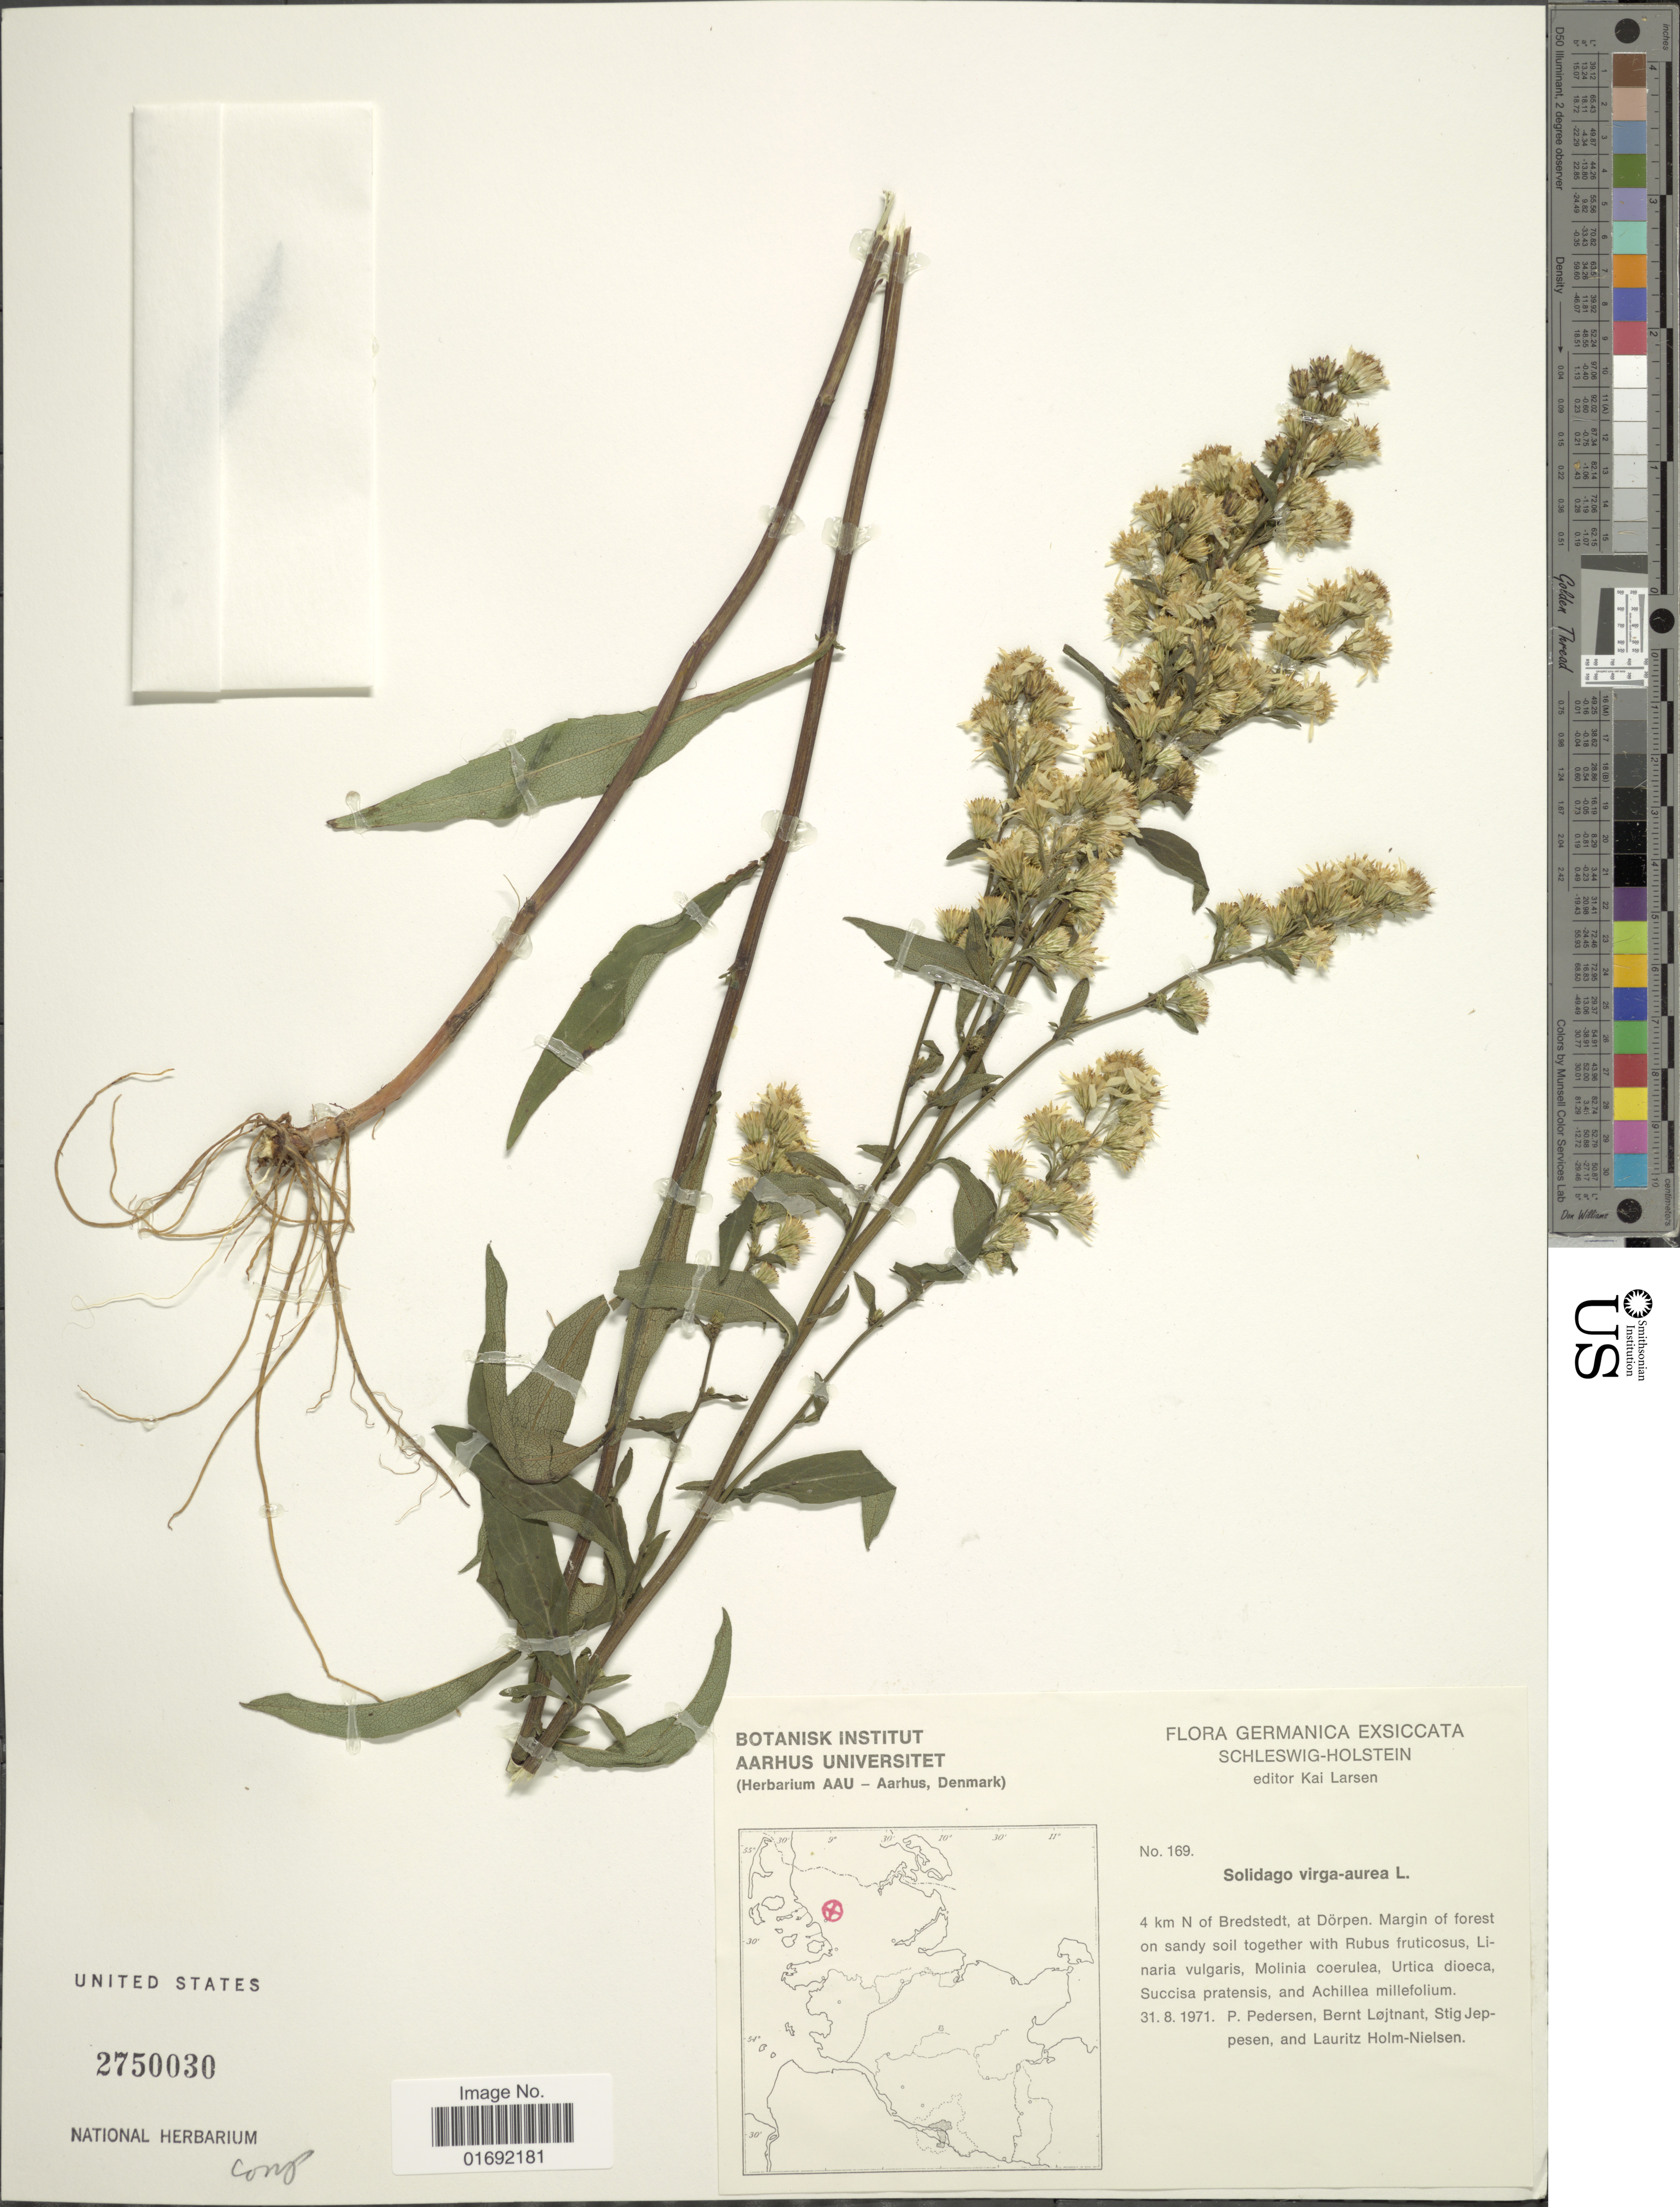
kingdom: Plantae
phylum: Tracheophyta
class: Magnoliopsida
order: Asterales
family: Asteraceae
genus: Solidago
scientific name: Solidago virgaurea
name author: L.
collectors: P. Pedersen, B. Löjtnant, S. Jeppesen & L. B. Holm-Nielsen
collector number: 169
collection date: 1971-08-31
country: Germany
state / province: Schleswig-Holstein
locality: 4 km N of Bredstedt, at Dorpen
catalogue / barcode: US 2750030